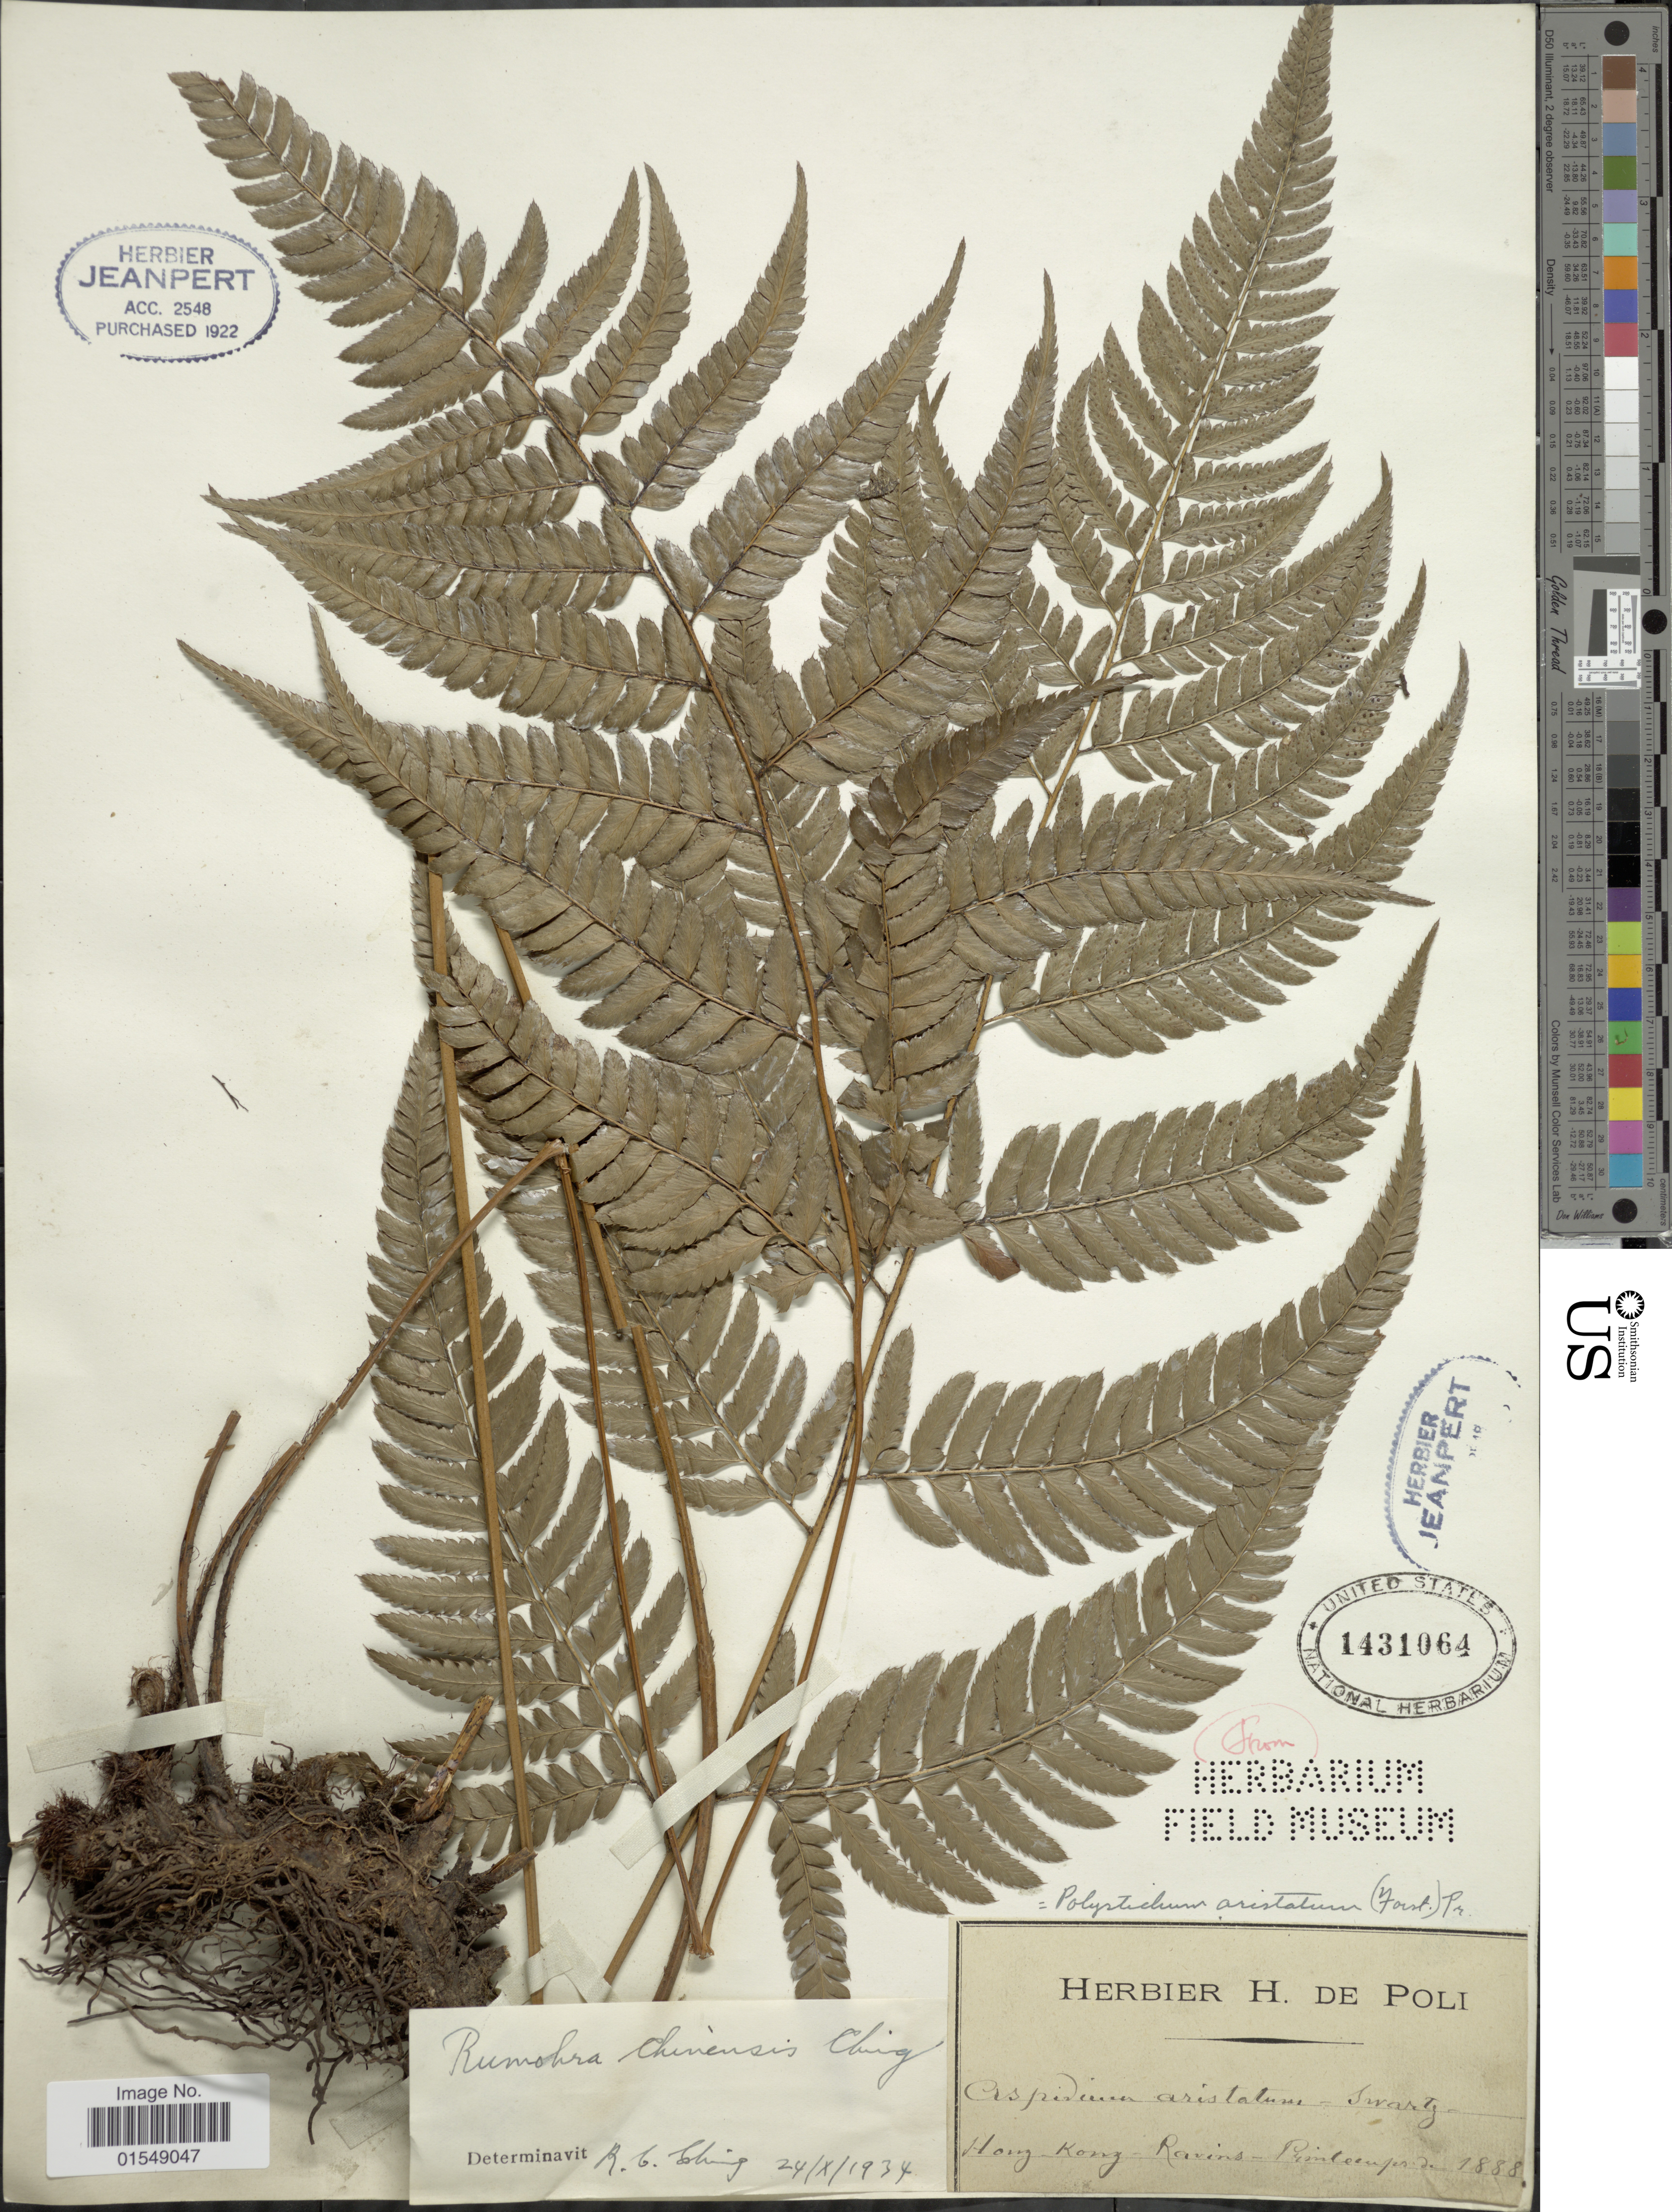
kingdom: Plantae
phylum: Tracheophyta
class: Polypodiopsida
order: Polypodiales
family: Dryopteridaceae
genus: Arachniodes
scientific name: Arachniodes chinensis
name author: (Rosenst.) Ching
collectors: ex herb. H. De Poli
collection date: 1888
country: China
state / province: Hong Kong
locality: Ravine, Pintempo [interpreted]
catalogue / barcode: US 1431064